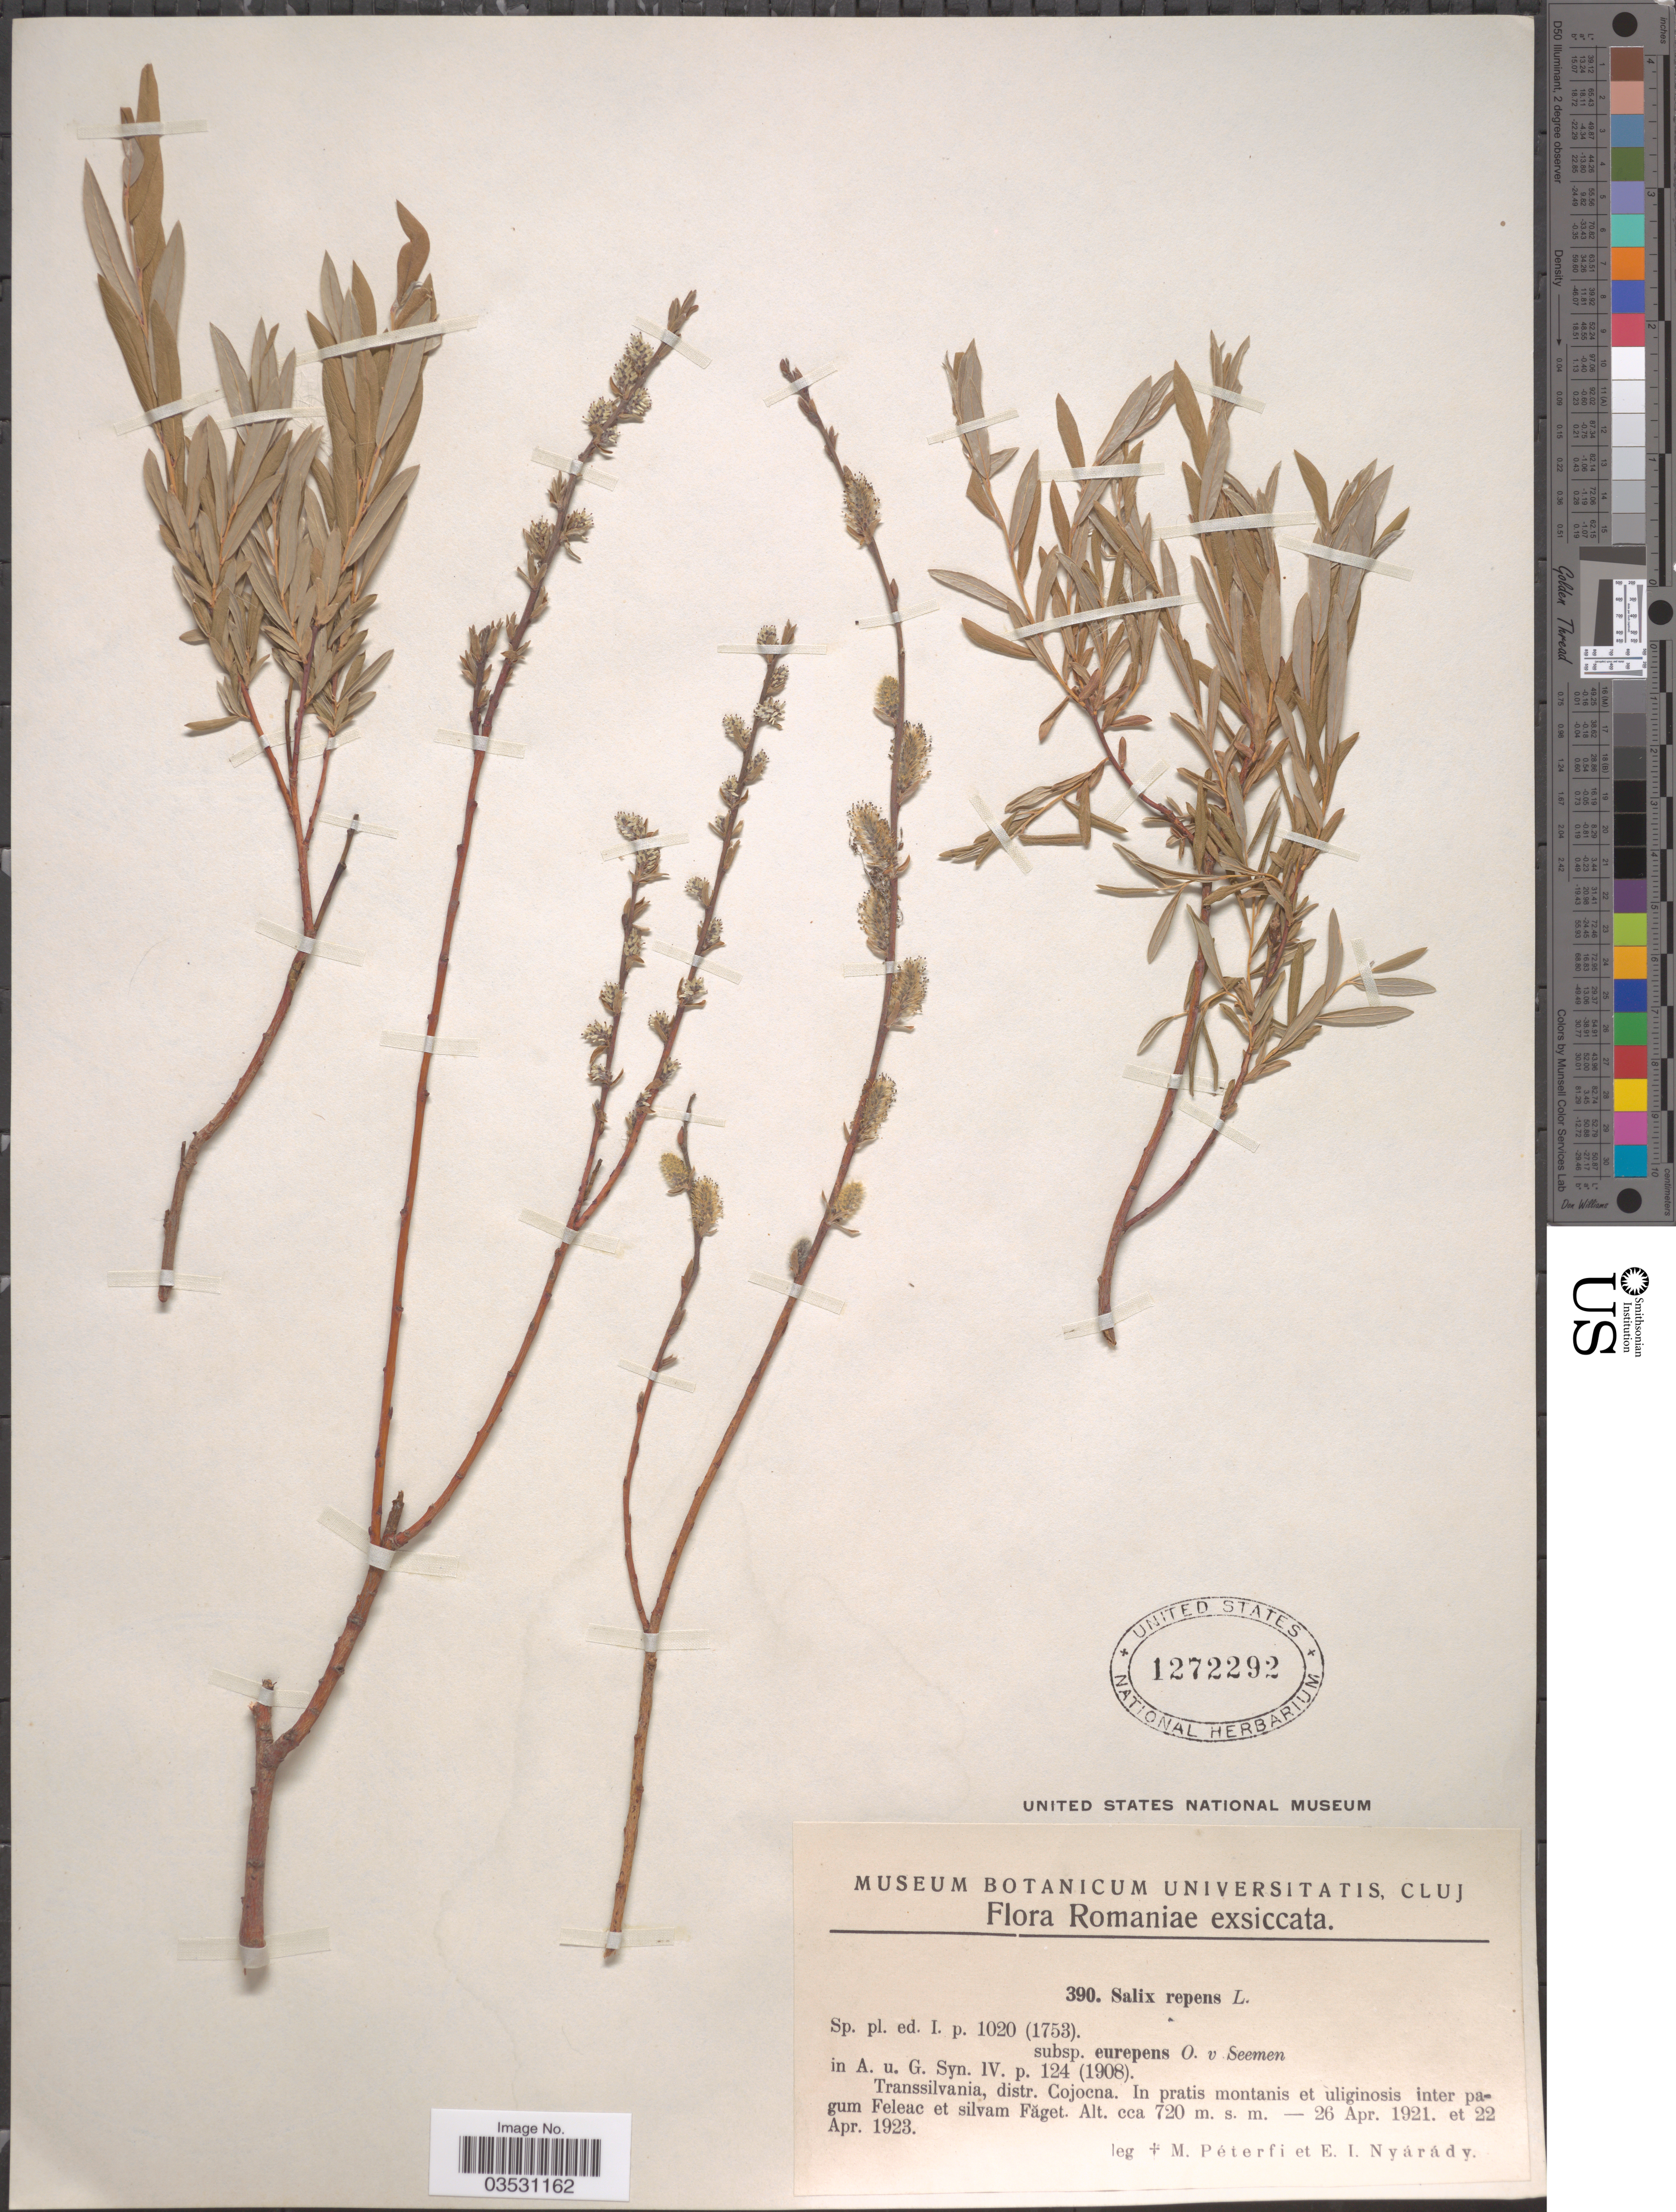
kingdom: Plantae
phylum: Tracheophyta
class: Magnoliopsida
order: Malpighiales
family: Salicaceae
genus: Salix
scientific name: Salix repens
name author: L.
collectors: M. Péterfi & E. Nyárády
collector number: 390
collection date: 1921-04-26/1923-04-22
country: Romania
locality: Transsilvania, distr. Cojocna. In pratis montanis et uliginosis iner pagum Feleac et silvam Făget.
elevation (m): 720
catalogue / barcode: US 1272292